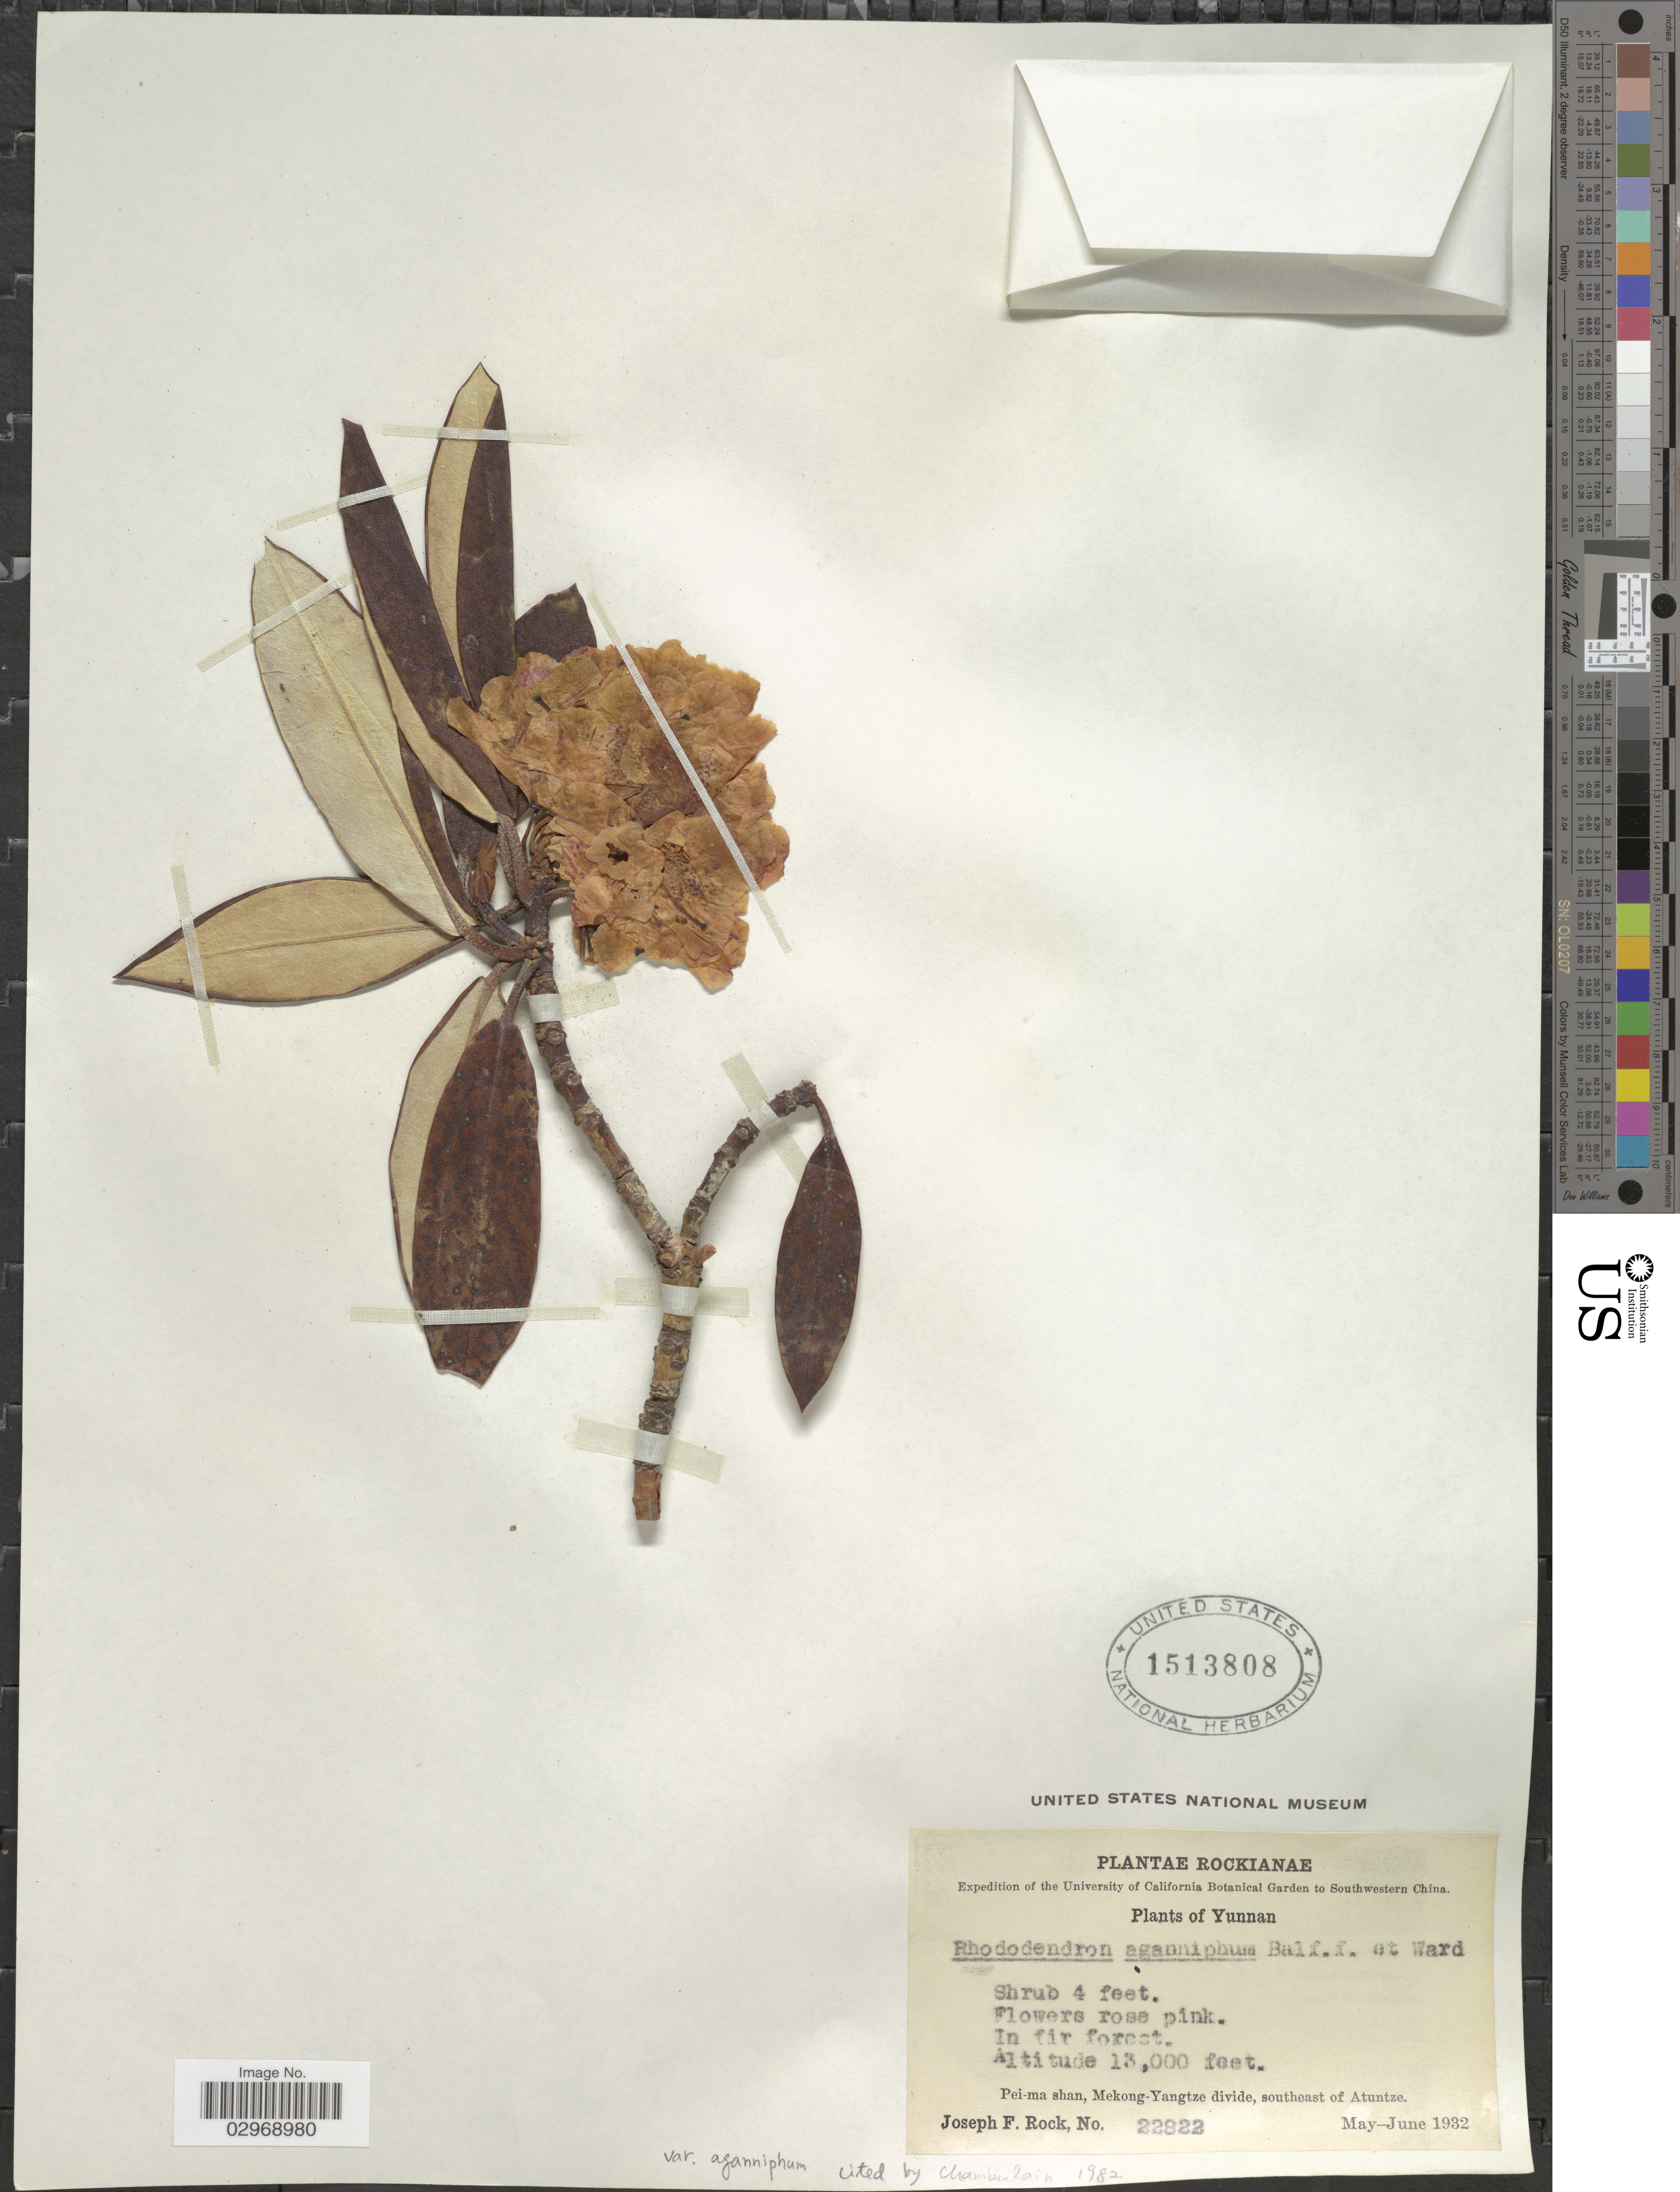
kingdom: Plantae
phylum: Tracheophyta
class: Magnoliopsida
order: Ericales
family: Ericaceae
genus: Rhododendron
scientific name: Rhododendron aganniphum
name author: Balf. f. & Kingdon-Ward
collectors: J. F. Rock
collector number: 22822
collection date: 1932-05/1932-06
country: China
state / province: Yunnan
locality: Southwestern China. In fir forest. Pei-ma shan, Mekong-Yantze divide, southeast of Atuntze.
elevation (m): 3962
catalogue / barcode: US 1513808